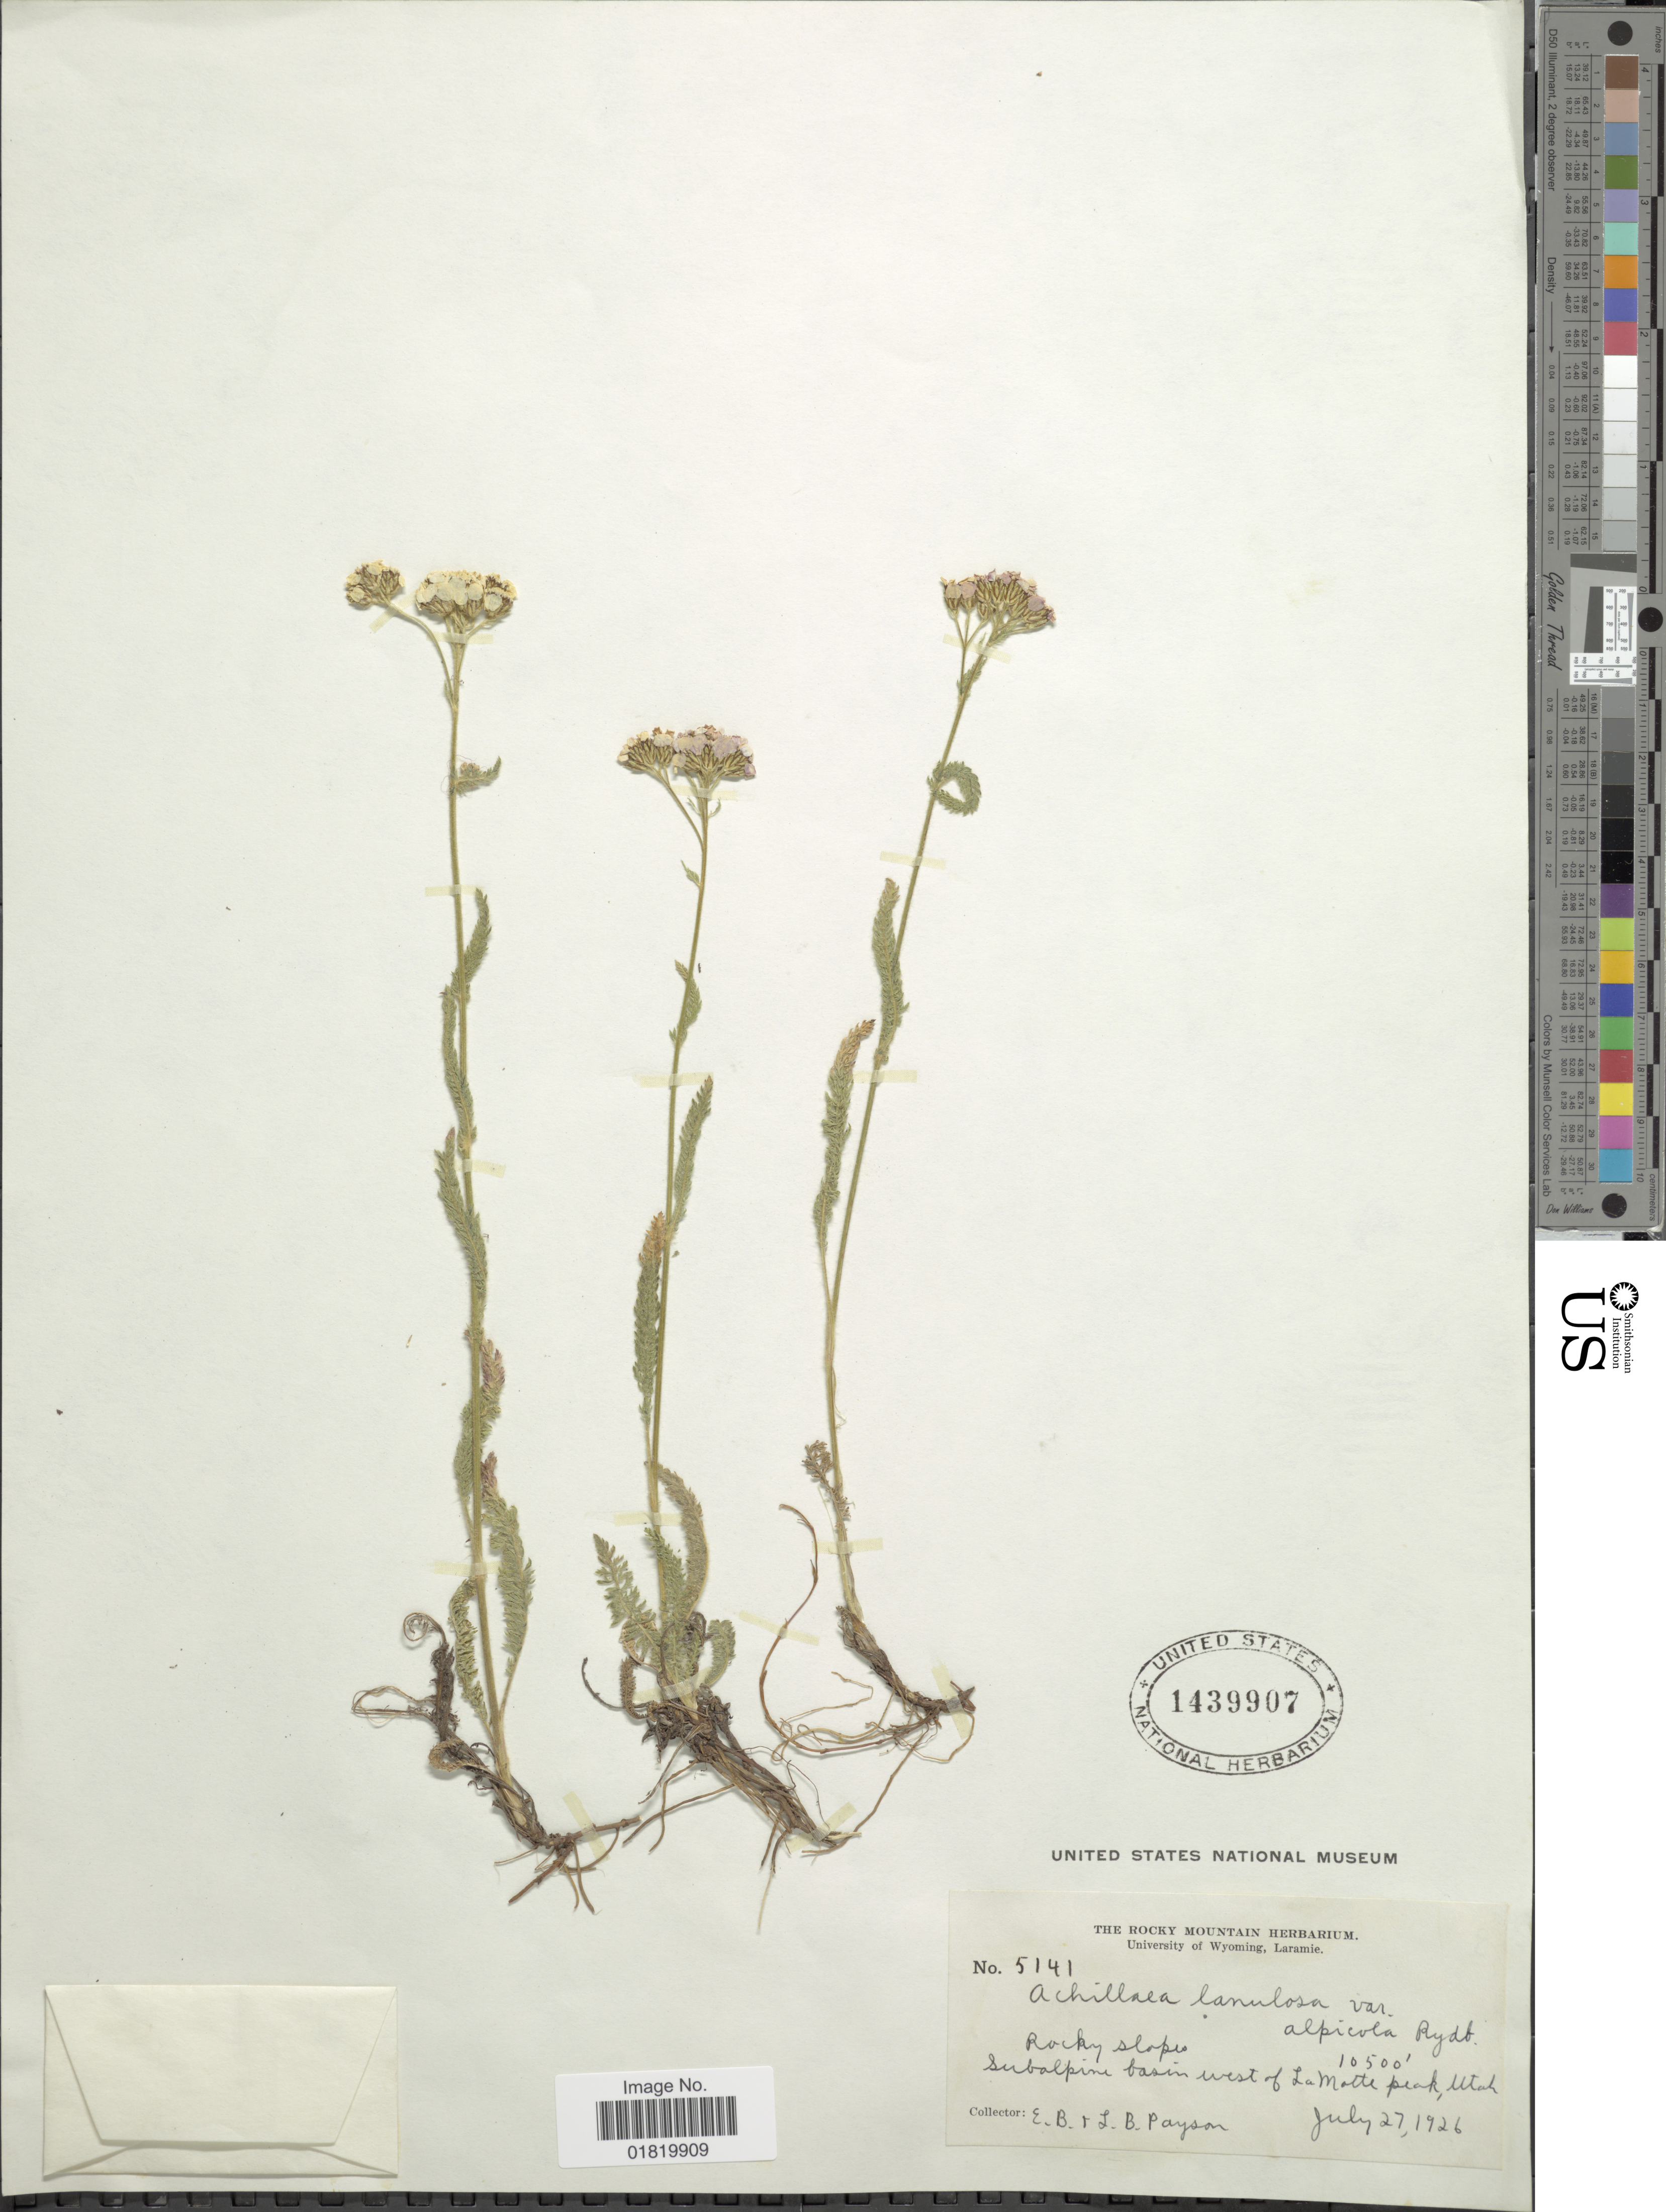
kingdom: Plantae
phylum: Tracheophyta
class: Magnoliopsida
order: Asterales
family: Asteraceae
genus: Achillea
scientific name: Achillea lanulosa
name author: Nutt.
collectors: E. B. Payson & L. Payson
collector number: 5141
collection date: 1926-07-27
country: United States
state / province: Utah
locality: Rocky slopes. Subalpine basin west of La Matte Peak, Utah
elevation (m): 3200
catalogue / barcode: US 1439907